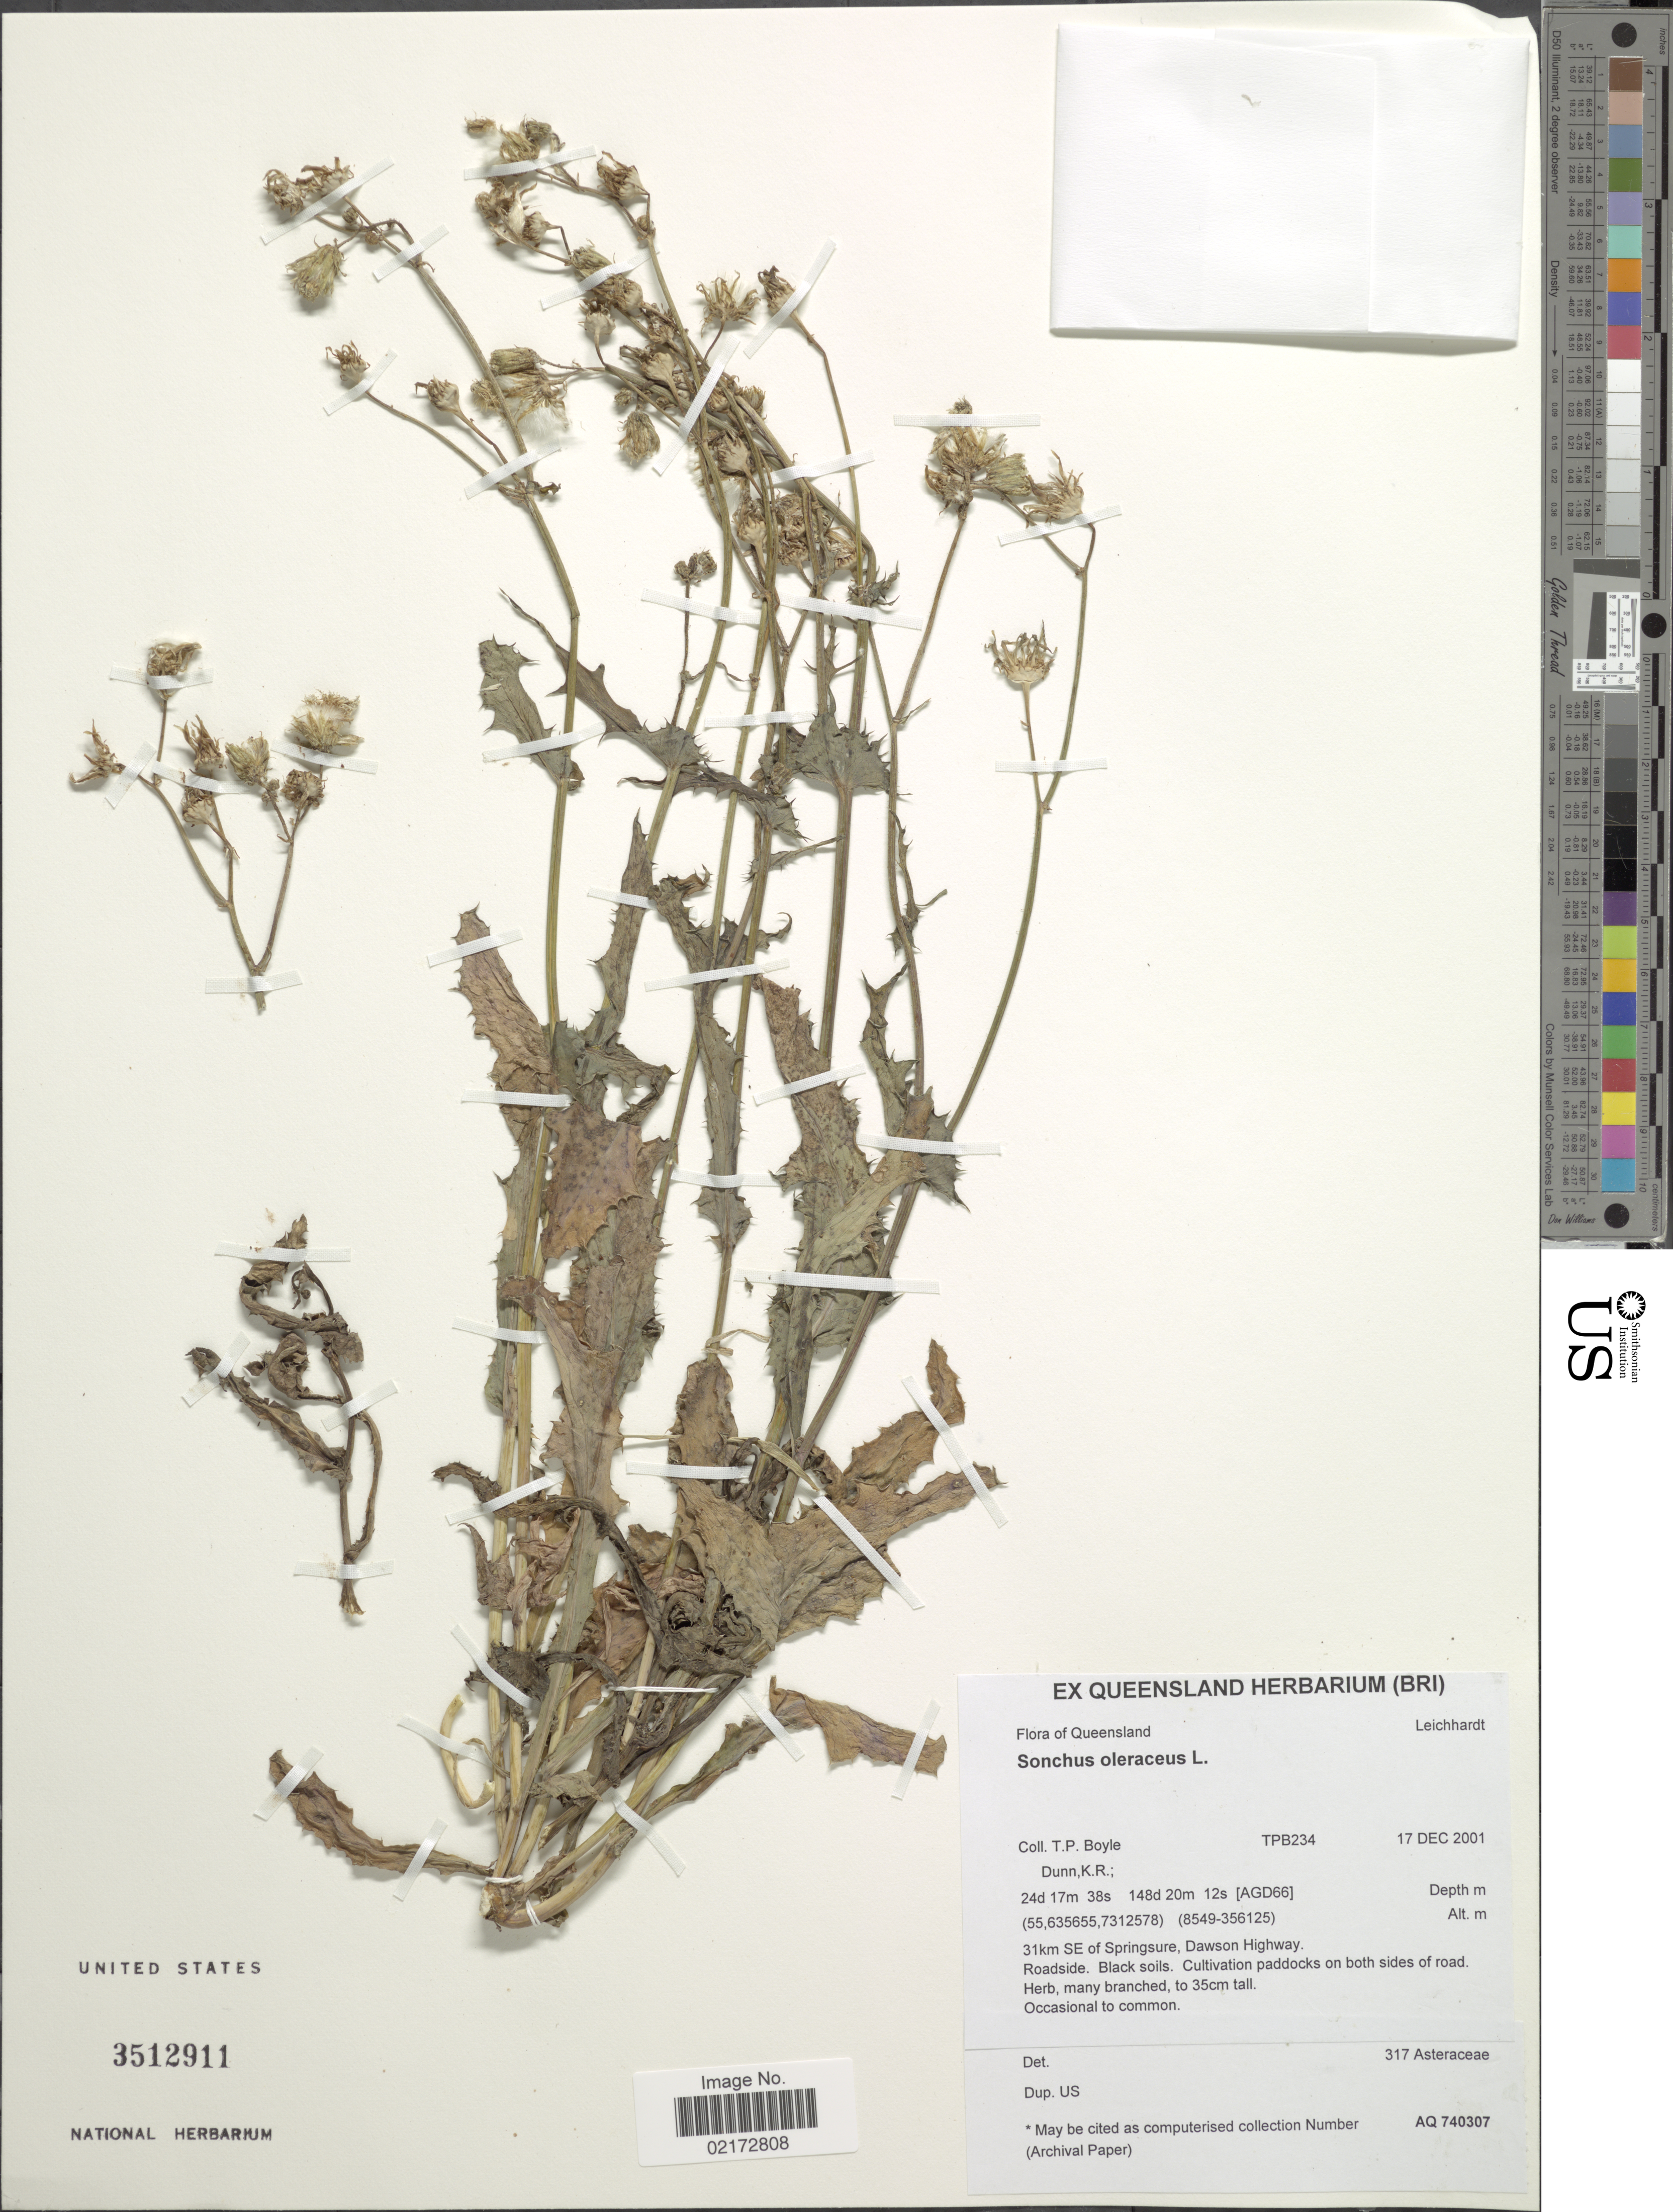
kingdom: Plantae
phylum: Tracheophyta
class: Magnoliopsida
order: Asterales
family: Asteraceae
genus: Sonchus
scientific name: Sonchus oleraceus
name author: L.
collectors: T. Boyle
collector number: TPB234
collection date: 2001-12-17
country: Australia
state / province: Queensland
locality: Queensland. Leichhardt. 31km SE of Springsure, Dawson Highway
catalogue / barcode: US 3512911